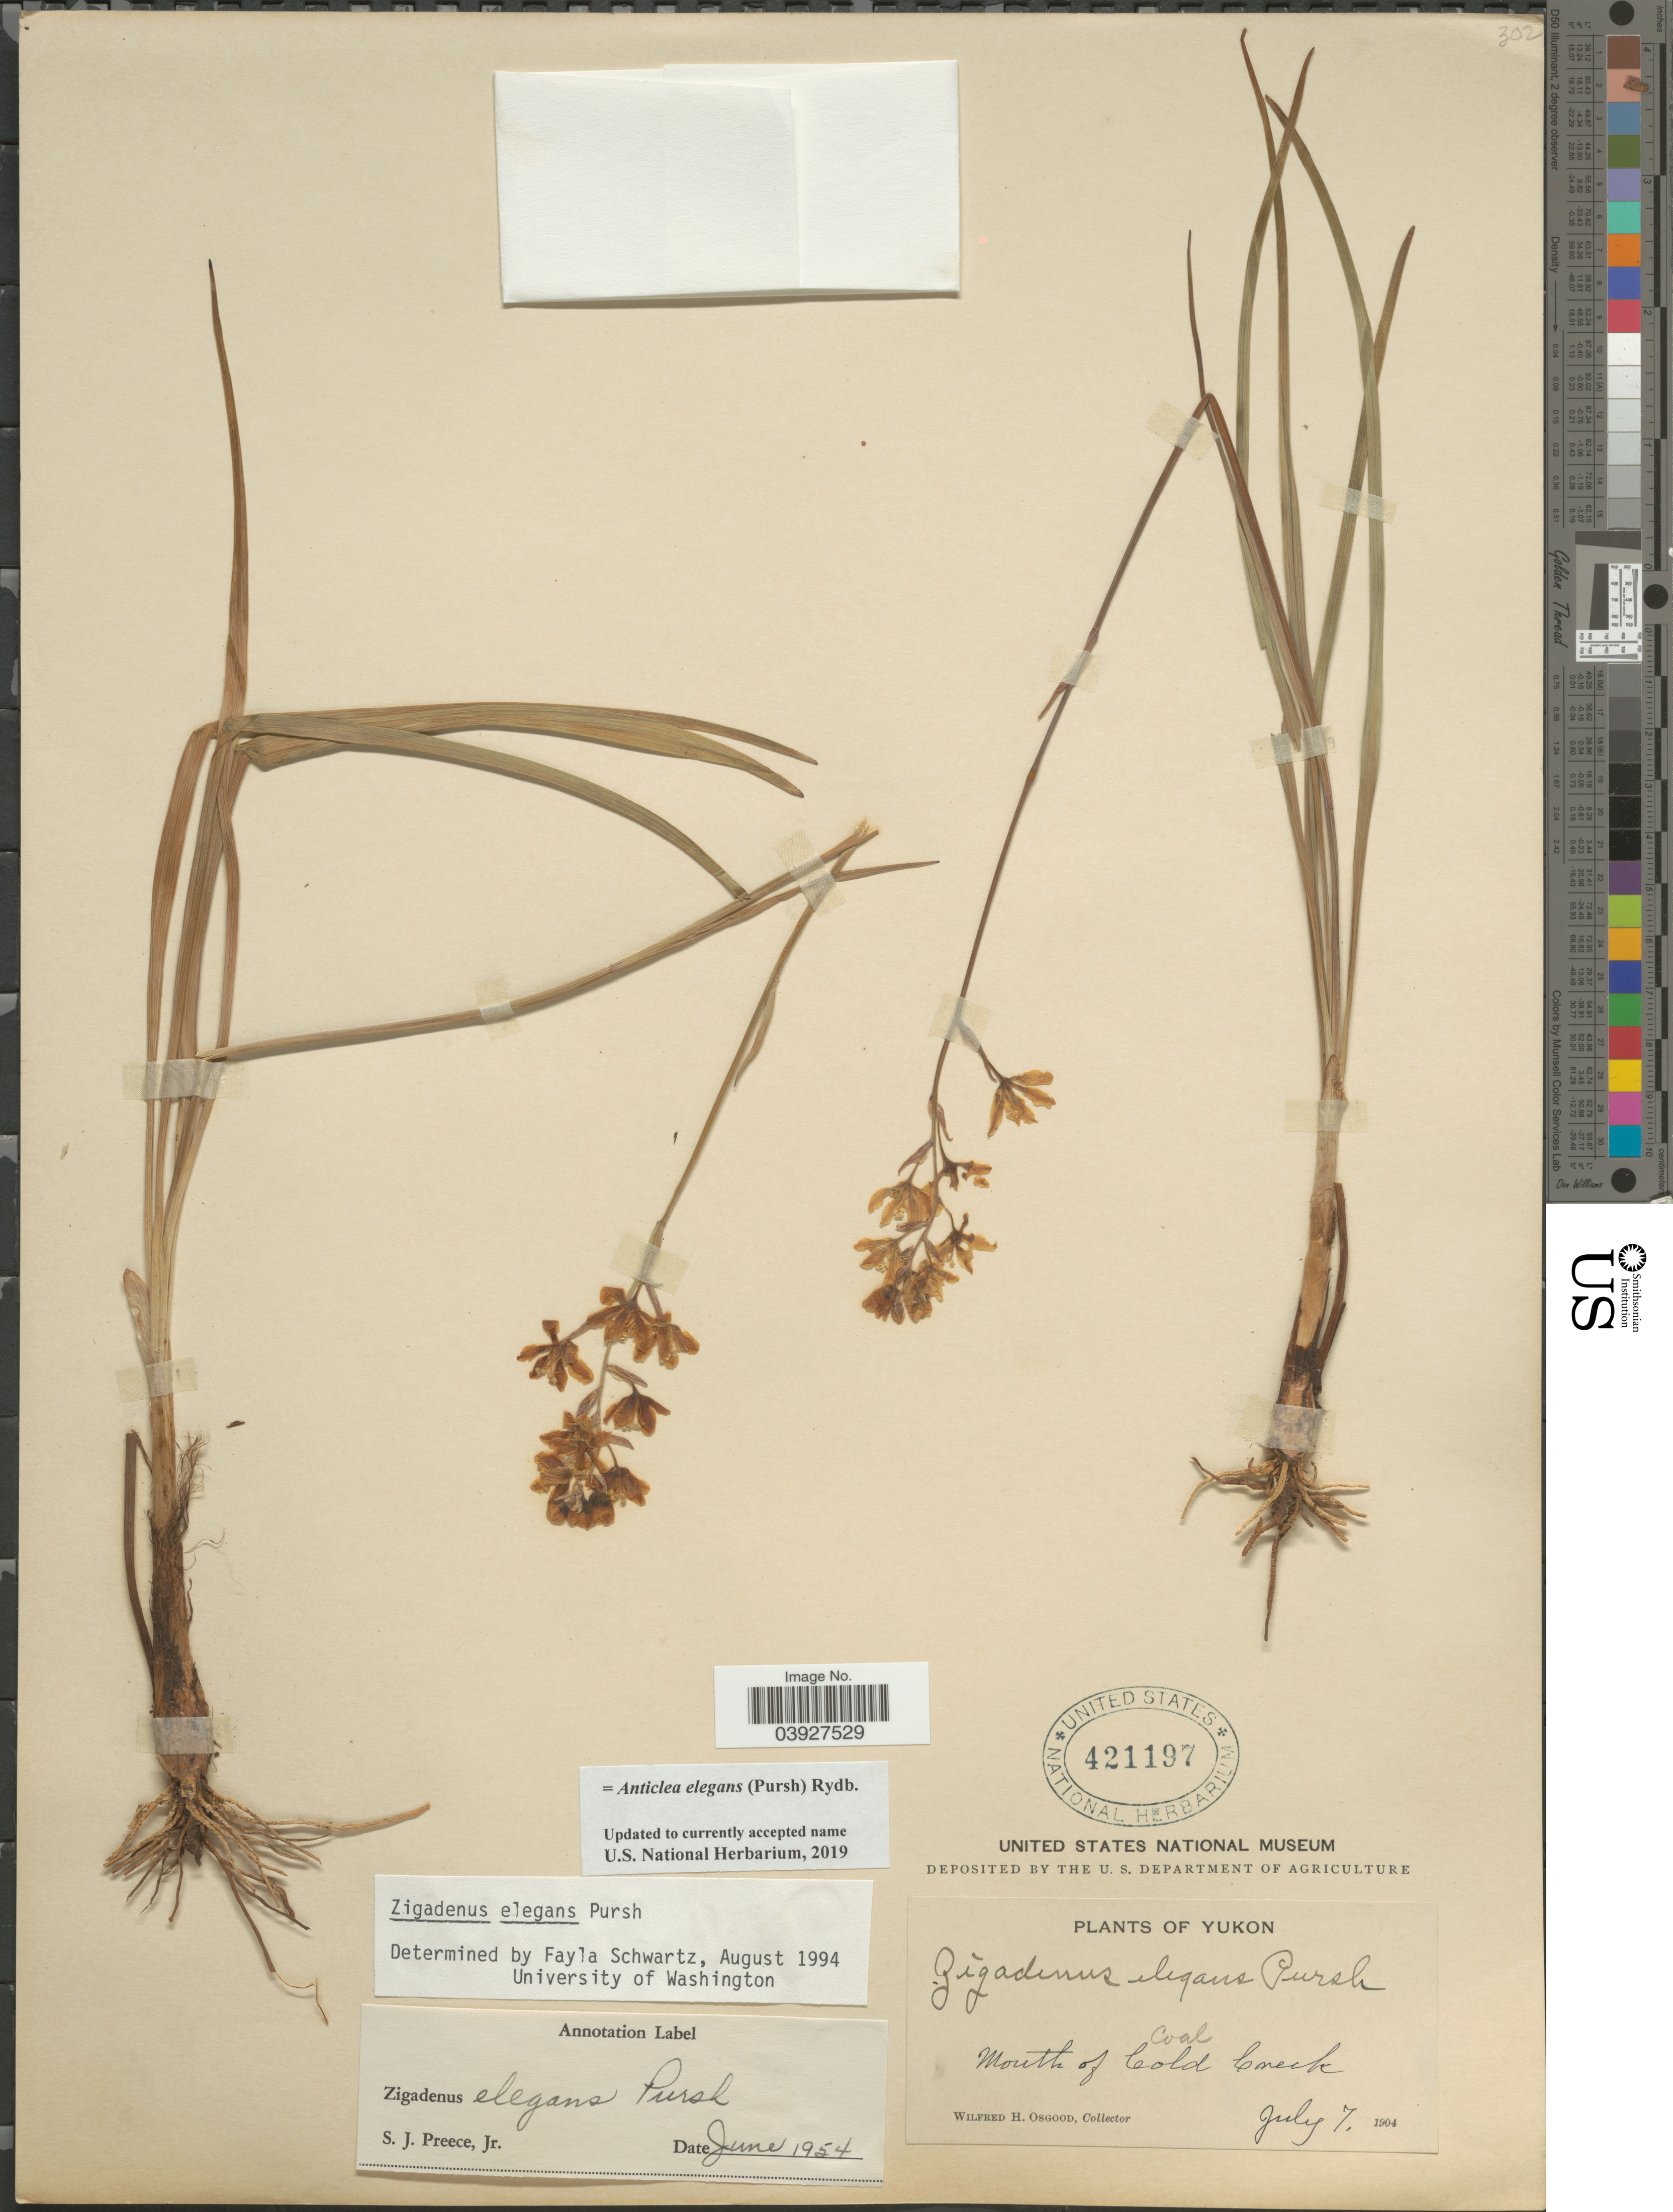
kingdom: Plantae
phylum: Tracheophyta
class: Liliopsida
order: Liliales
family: Melanthiaceae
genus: Anticlea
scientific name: Anticlea elegans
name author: (Pursh) Rydb.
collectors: W. Osgood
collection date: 1904-07-07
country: Canada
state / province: Yukon Territory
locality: Yukon. Mouth of Coal Creek.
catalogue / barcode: US 421197